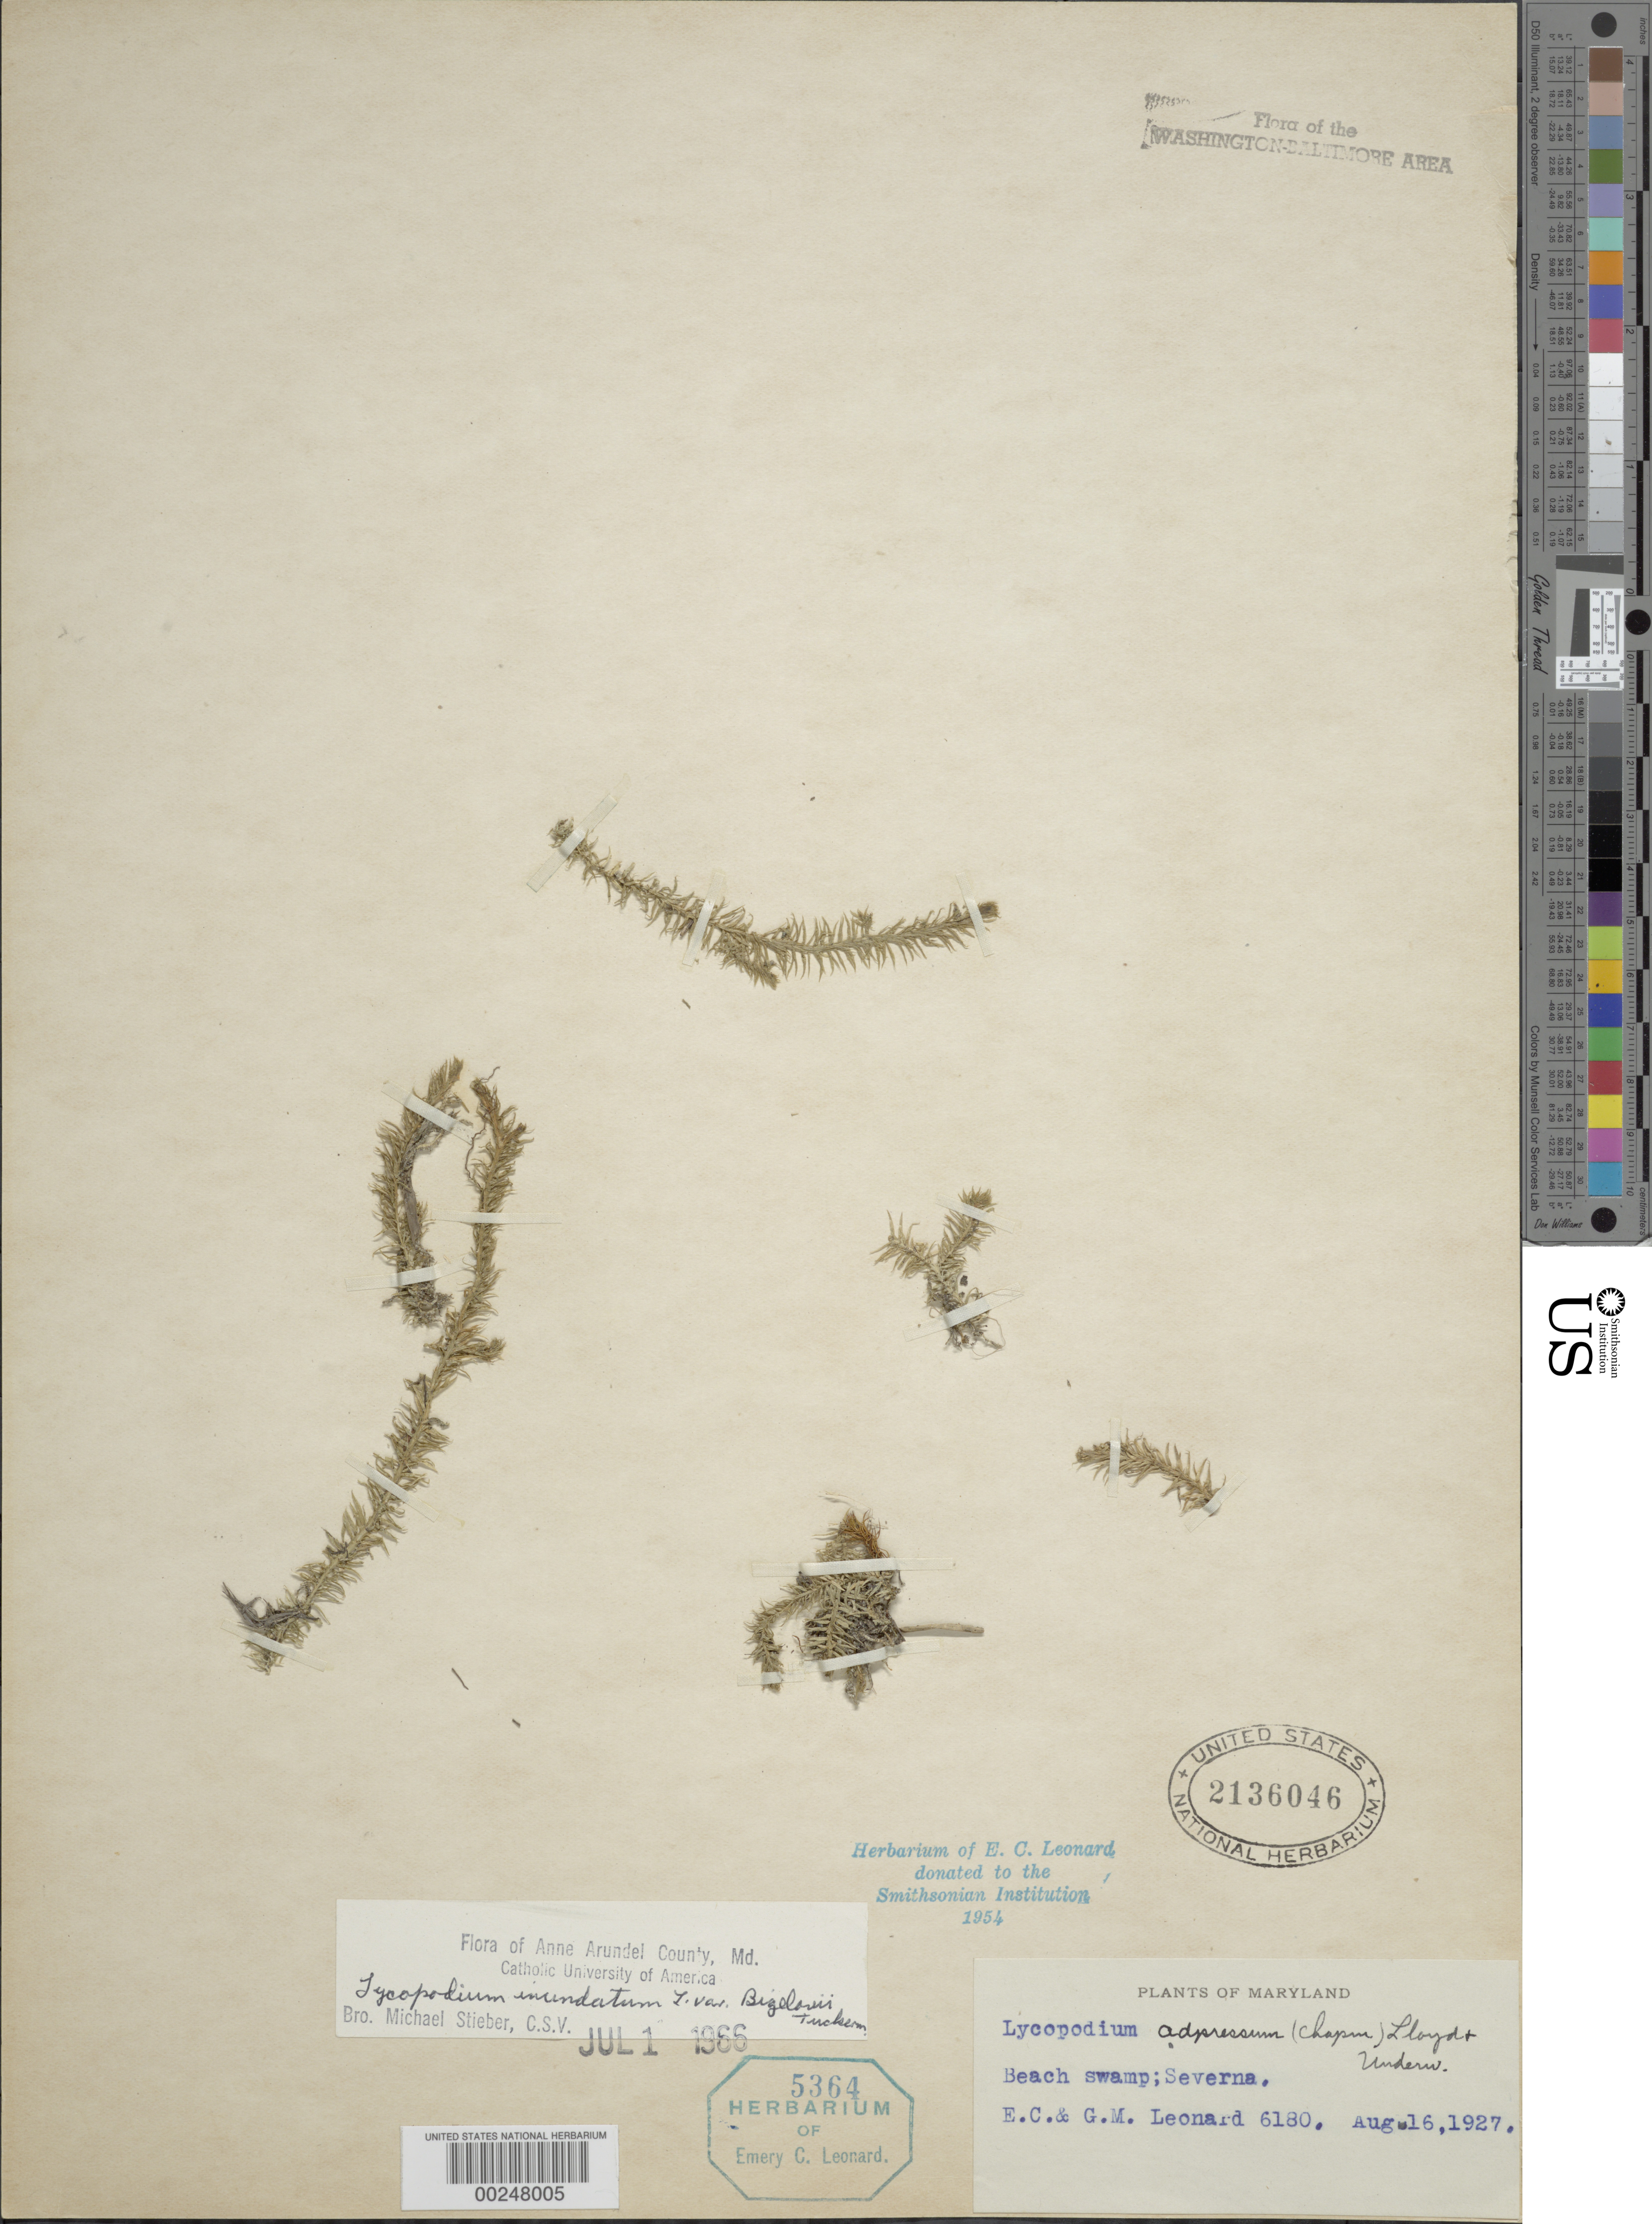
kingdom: Plantae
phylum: Tracheophyta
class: Lycopodiopsida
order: Lycopodiales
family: Lycopodiaceae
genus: Lycopodiella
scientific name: Lycopodiella appressa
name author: (Chapm.) Cranfill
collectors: E. C. Leonard & G. M. Leonard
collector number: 6180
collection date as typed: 16 Aug 1927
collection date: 1927-08-16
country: United States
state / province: Maryland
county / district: Anne Arundel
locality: Severna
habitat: Beach swamp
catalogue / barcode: US 2136046